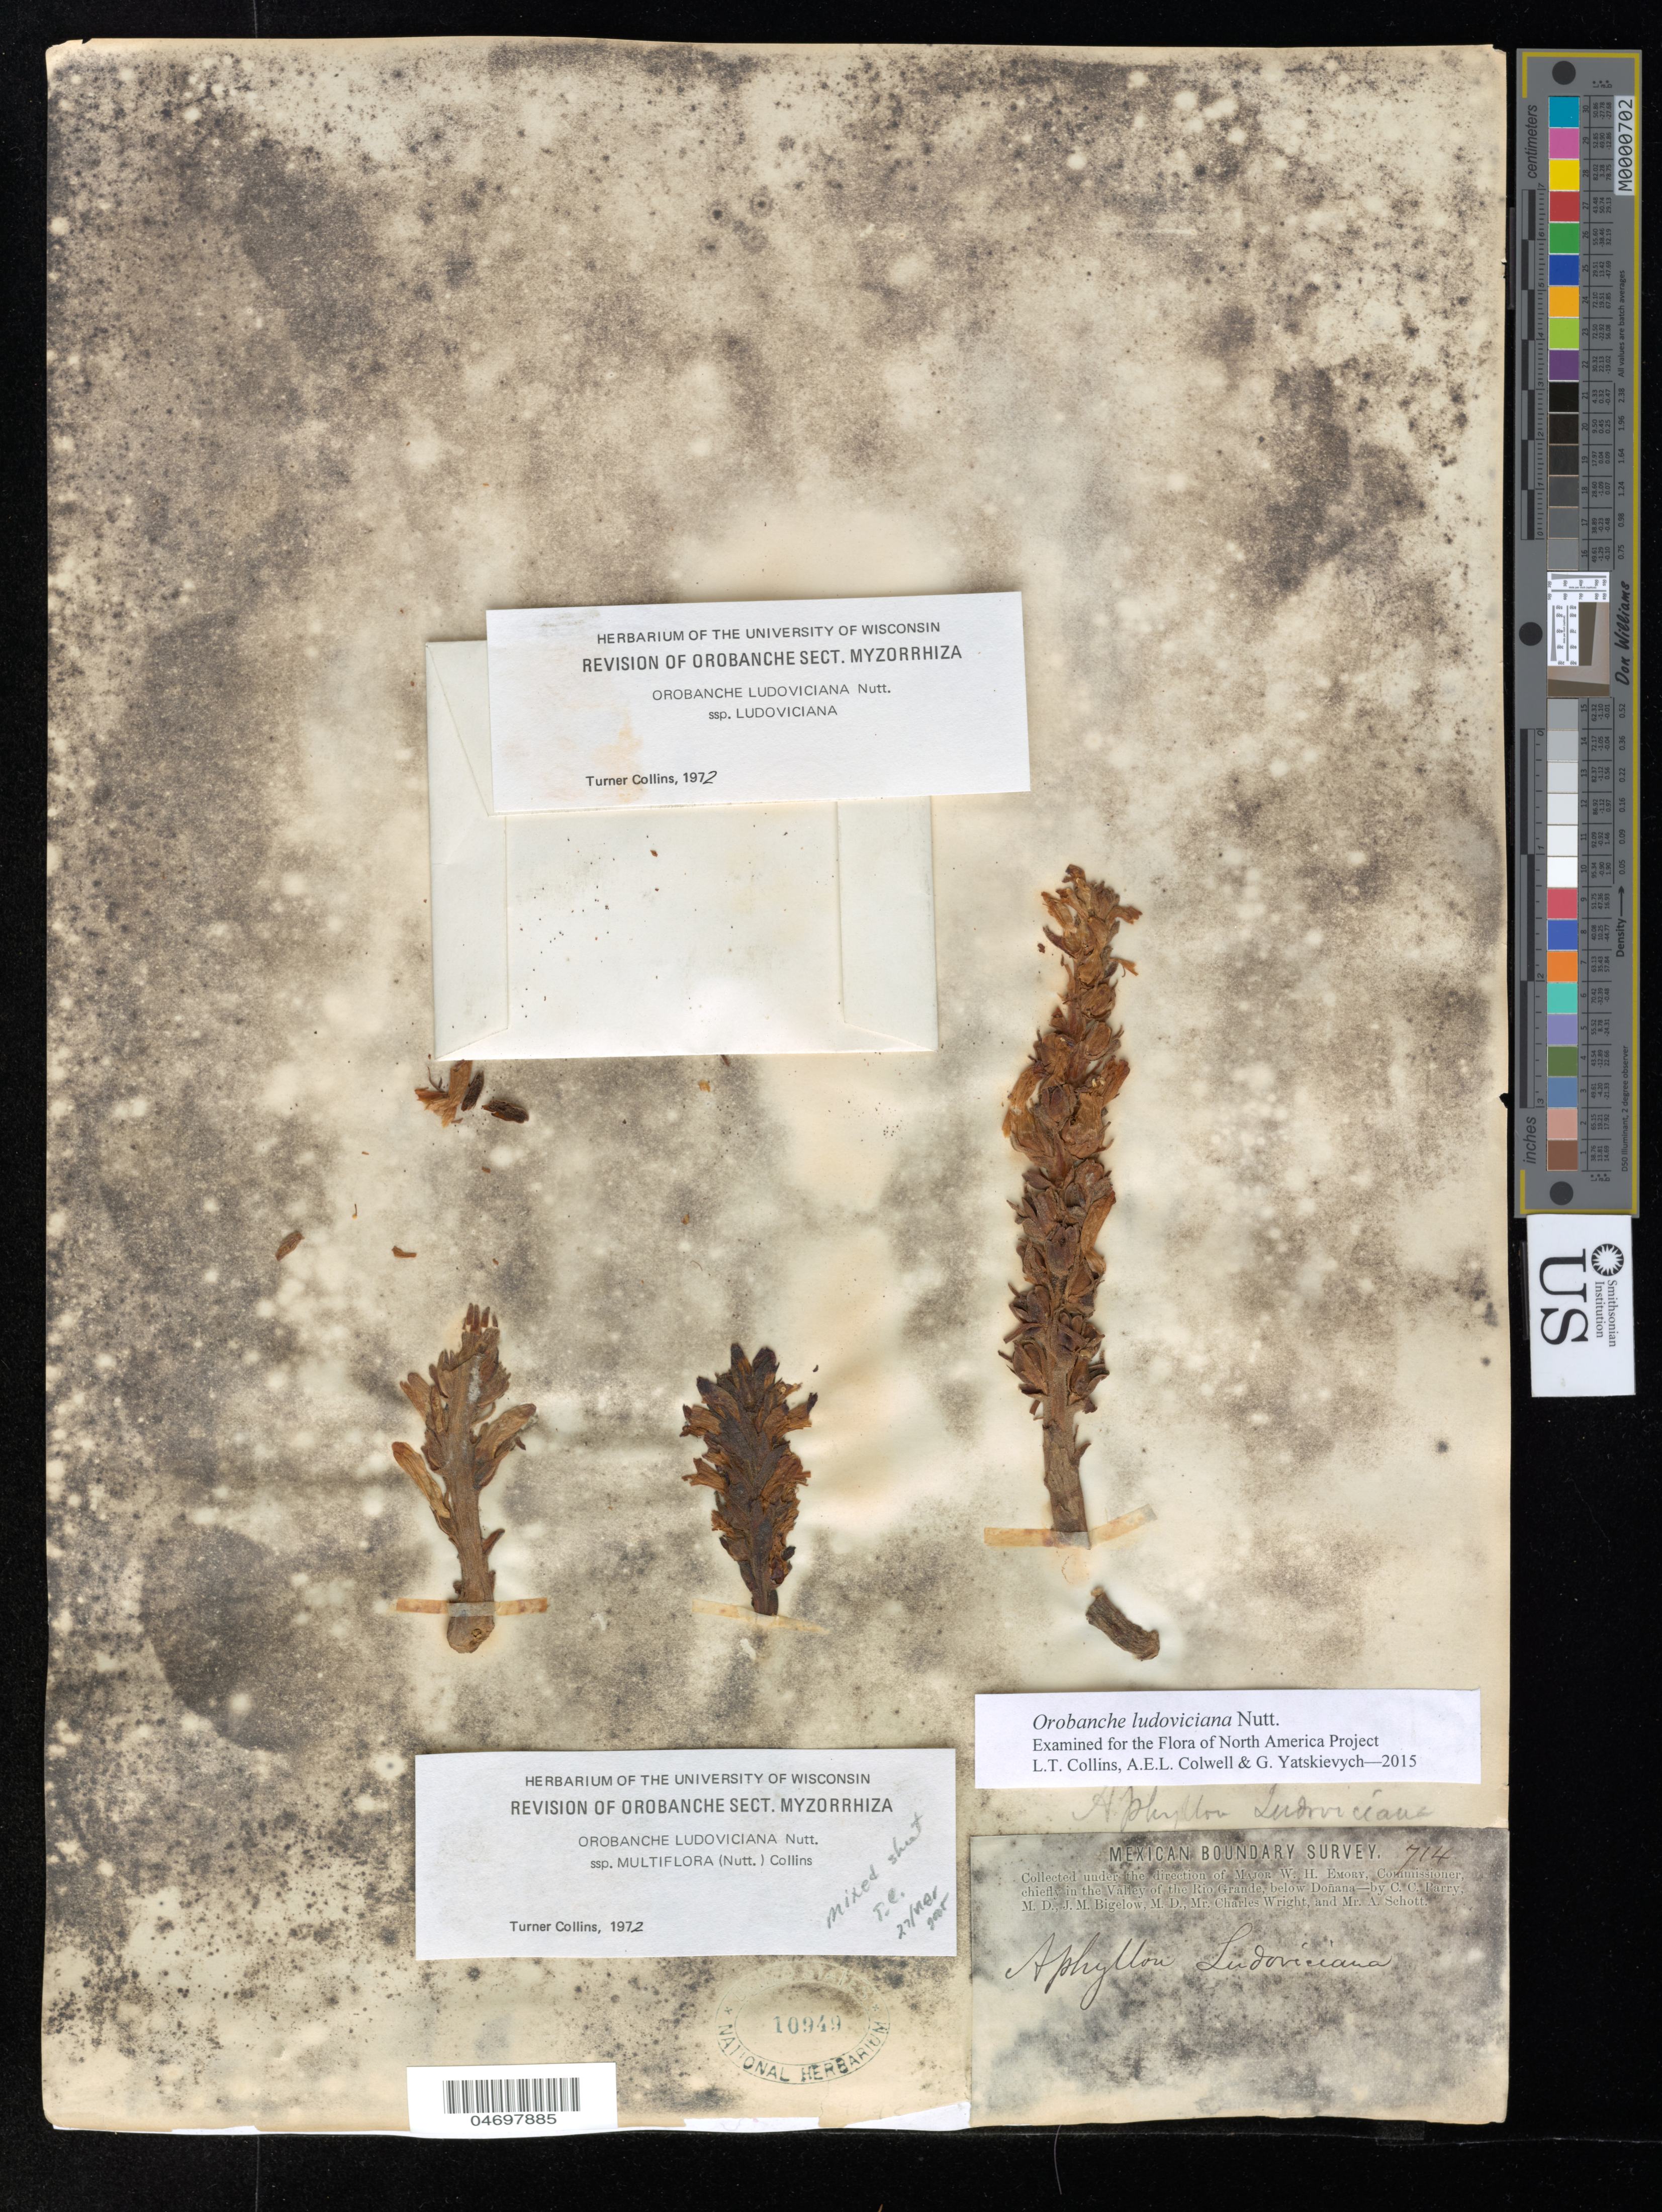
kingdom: Plantae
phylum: Tracheophyta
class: Magnoliopsida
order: Lamiales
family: Orobanchaceae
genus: Orobanche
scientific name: Orobanche ludoviciana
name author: Nutt.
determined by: Collins, [Lawrence] Turner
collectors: C. C. Parry, J. M. Bigelow, C. Wright & A. Schott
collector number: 714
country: Mexico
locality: Mexican Boundary. Chiefly in the Valley of the Rio Grande, below Donana.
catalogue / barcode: US 10949